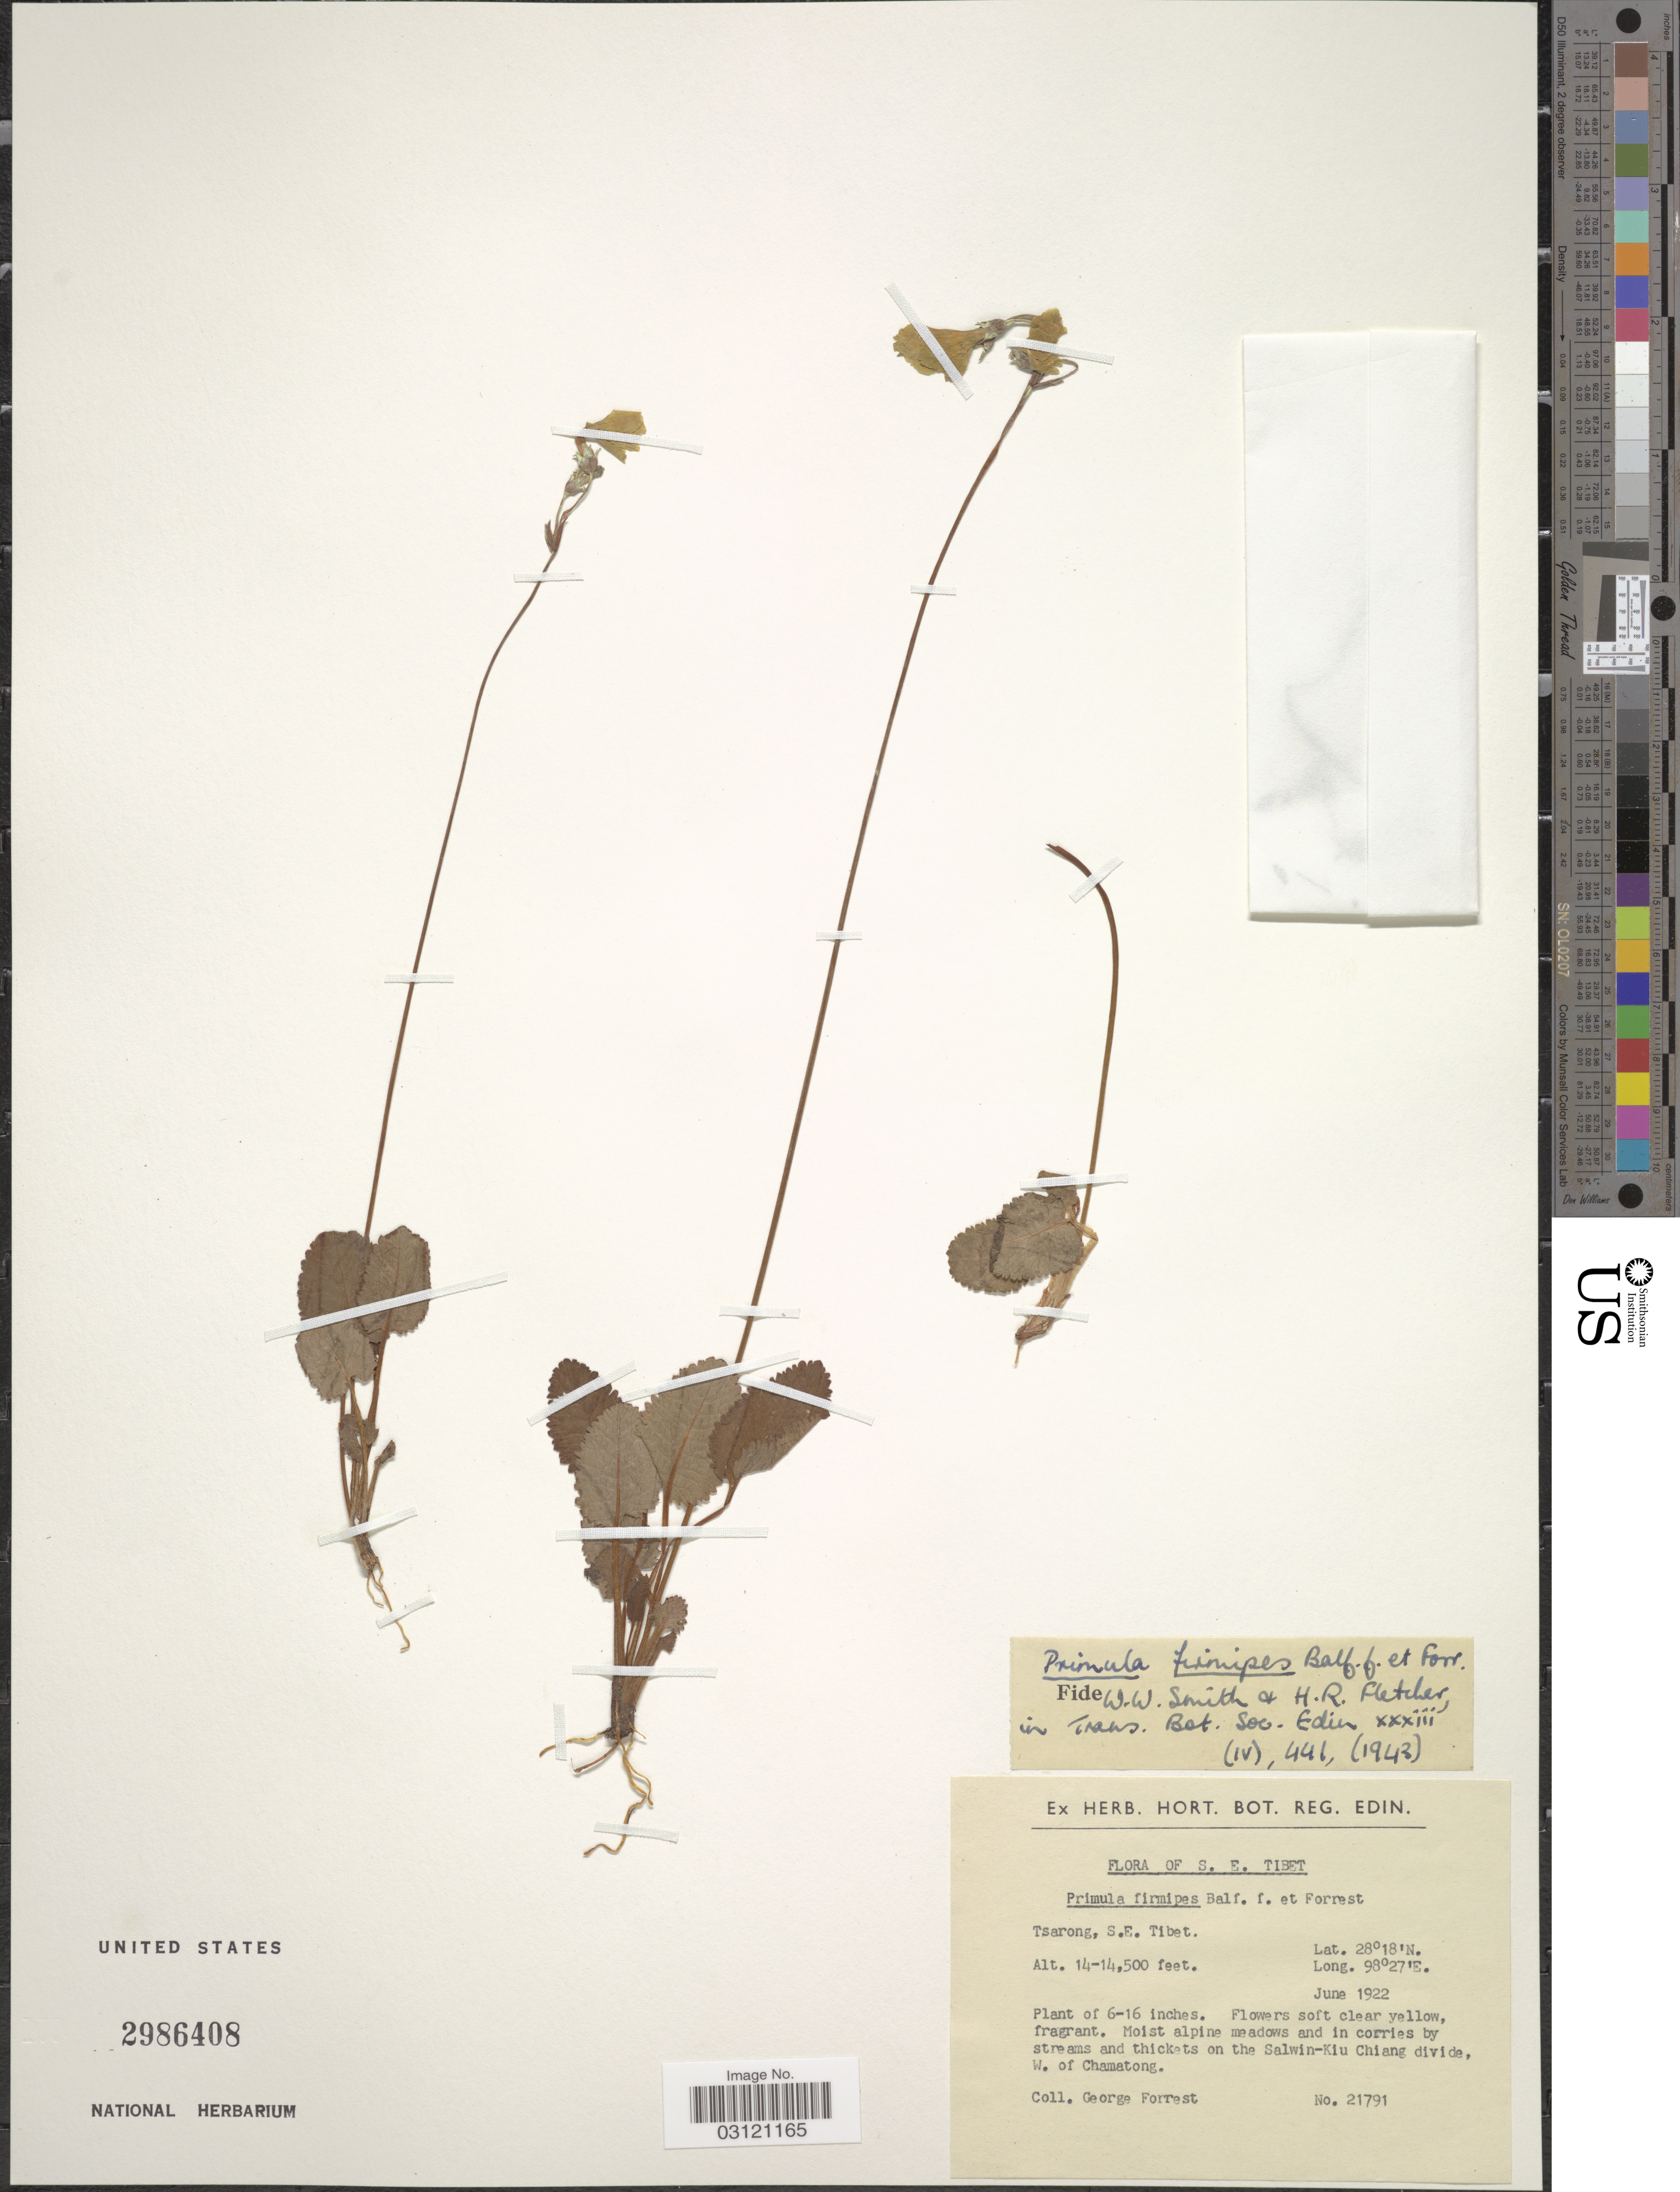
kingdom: Plantae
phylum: Tracheophyta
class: Magnoliopsida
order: Ericales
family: Primulaceae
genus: Primula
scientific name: Primula firmipes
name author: Balf. f. & Forrest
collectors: G. Forrest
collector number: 21791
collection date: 1922-06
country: China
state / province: Xizang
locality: Tsarong, S.E. Tibet, on the Salwin-Kiu Chiang divide, W. of Chamatong.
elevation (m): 4267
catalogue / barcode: US 2986408